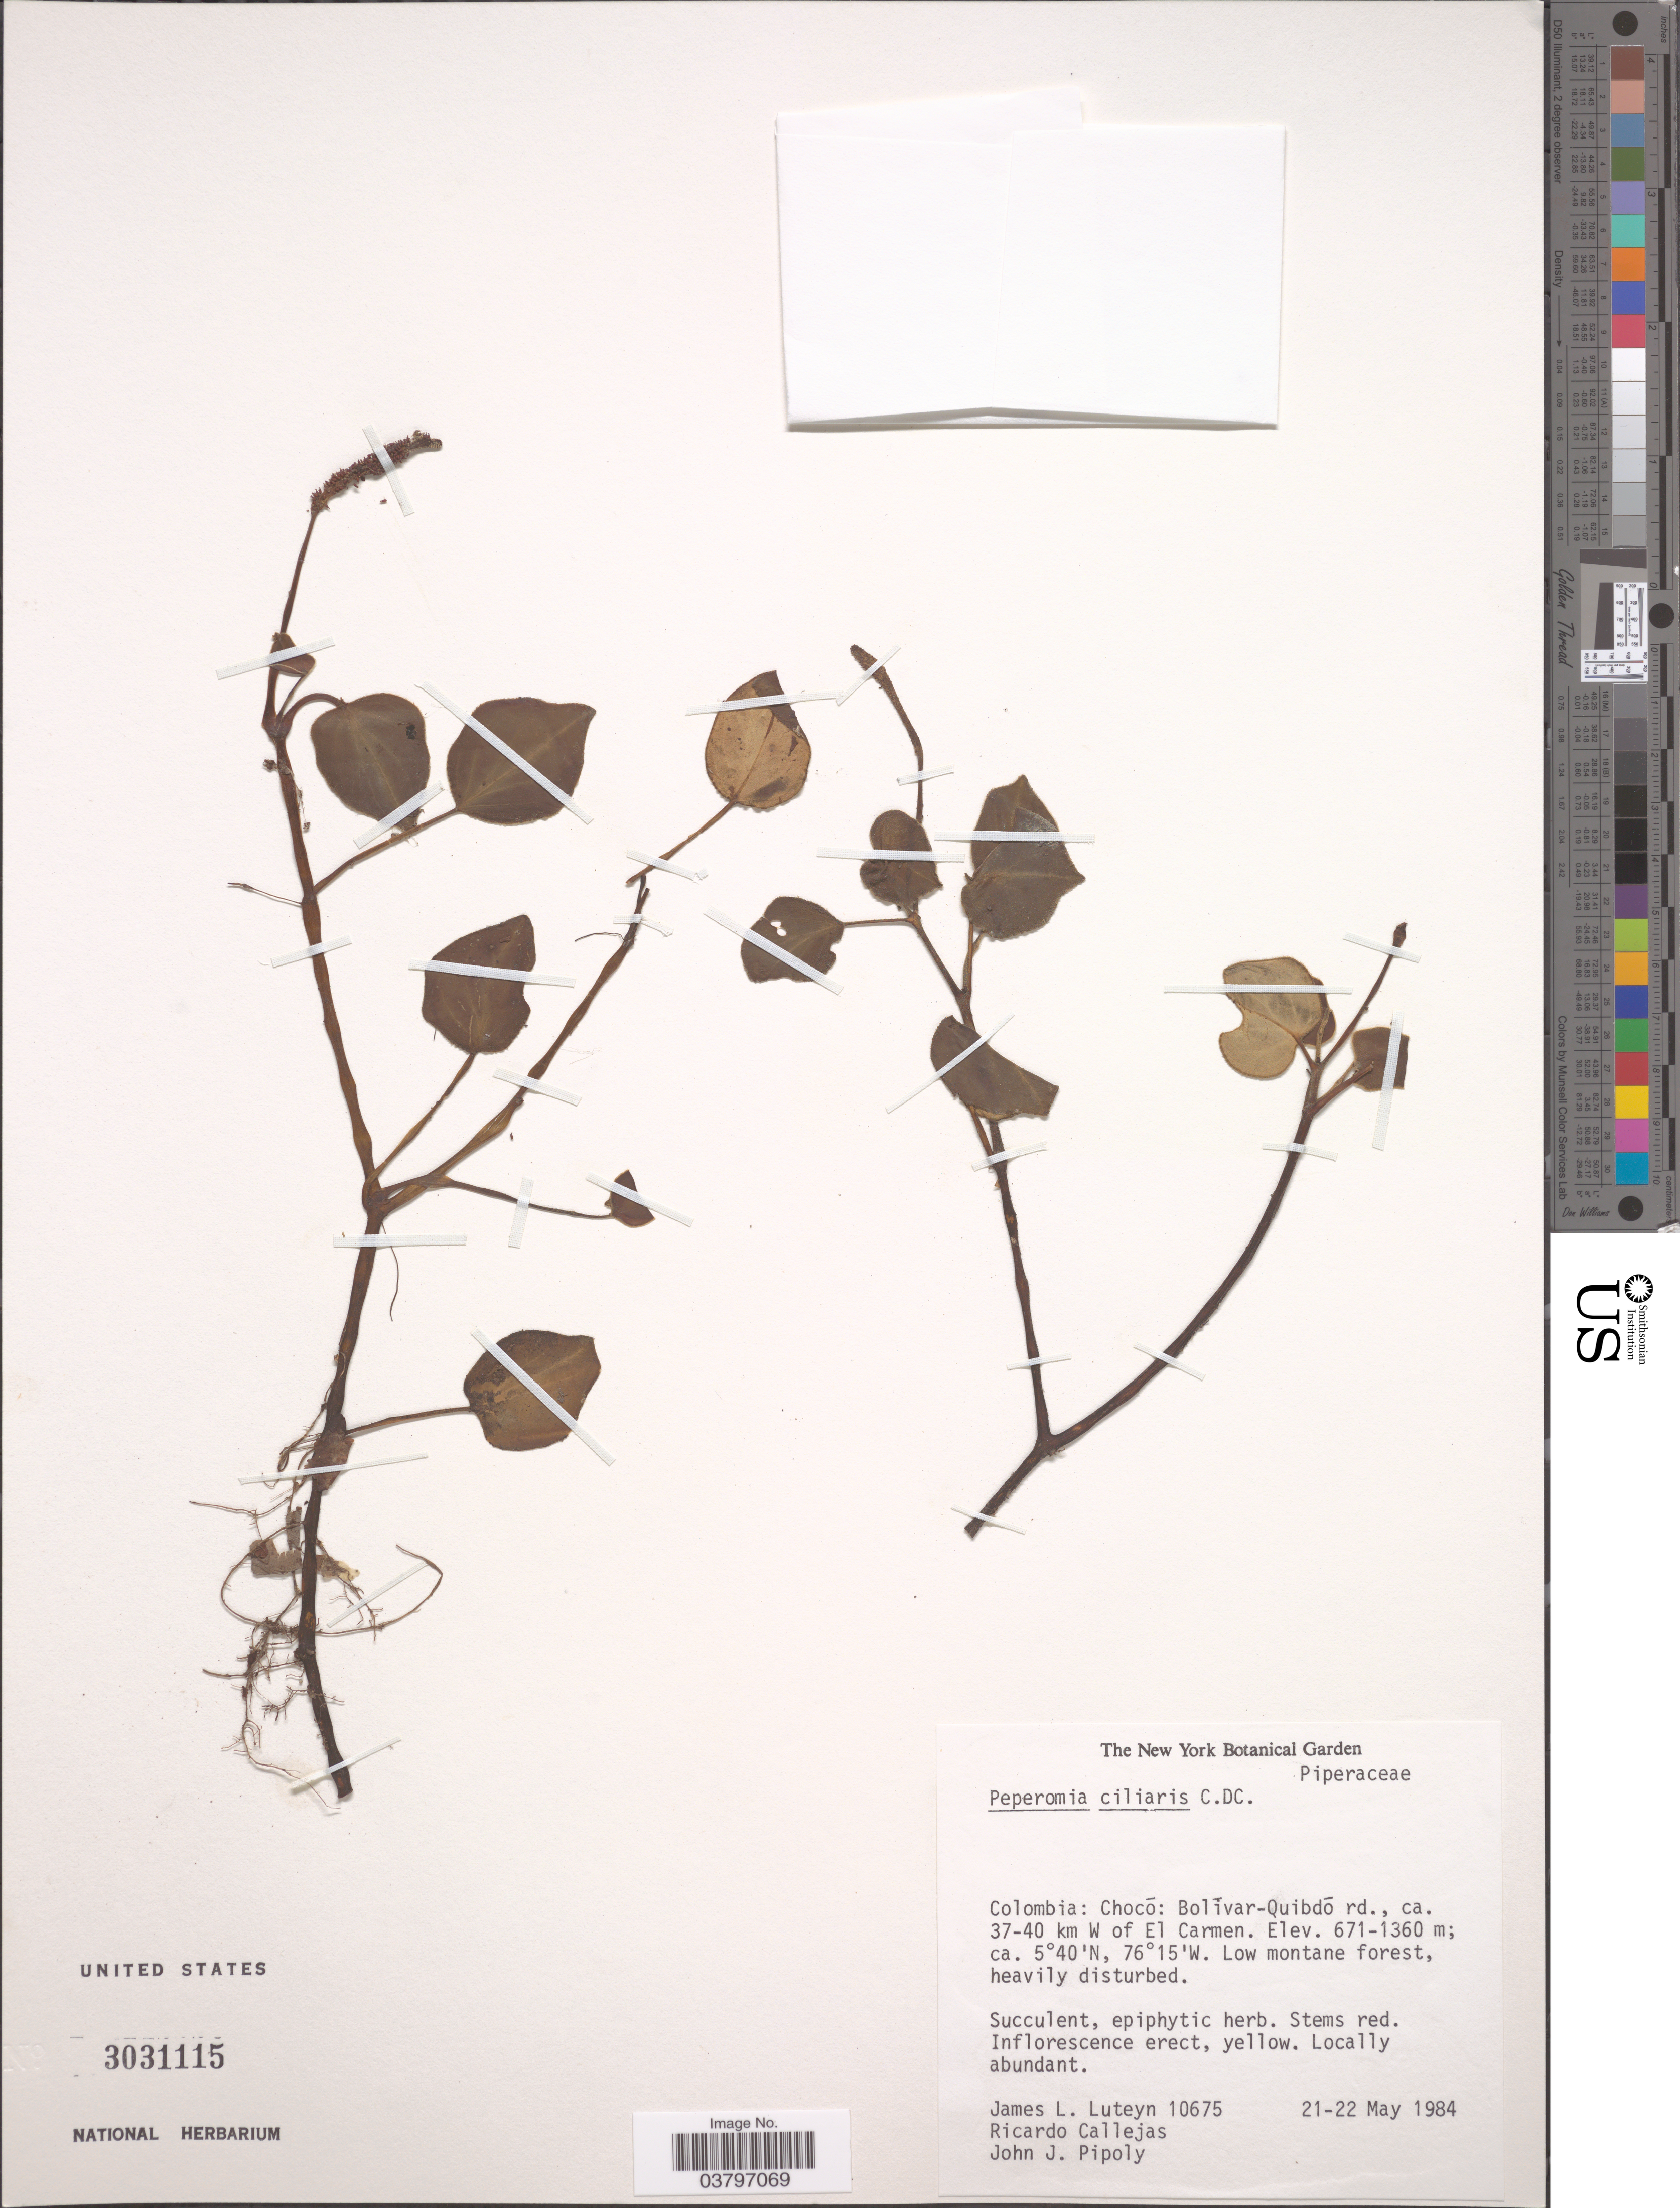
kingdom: Plantae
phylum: Tracheophyta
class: Magnoliopsida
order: Piperales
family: Piperaceae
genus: Peperomia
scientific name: Peperomia ciliaris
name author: C. DC.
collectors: J. Luteyn, R. Callejas & J. J. Pipoly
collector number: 10675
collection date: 1984-05-21/1984-05-22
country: Colombia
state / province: Chocó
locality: Bolívar-Quibdó rd., ca. 37-40 km W of El Carmen.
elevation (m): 671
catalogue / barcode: US 3031115